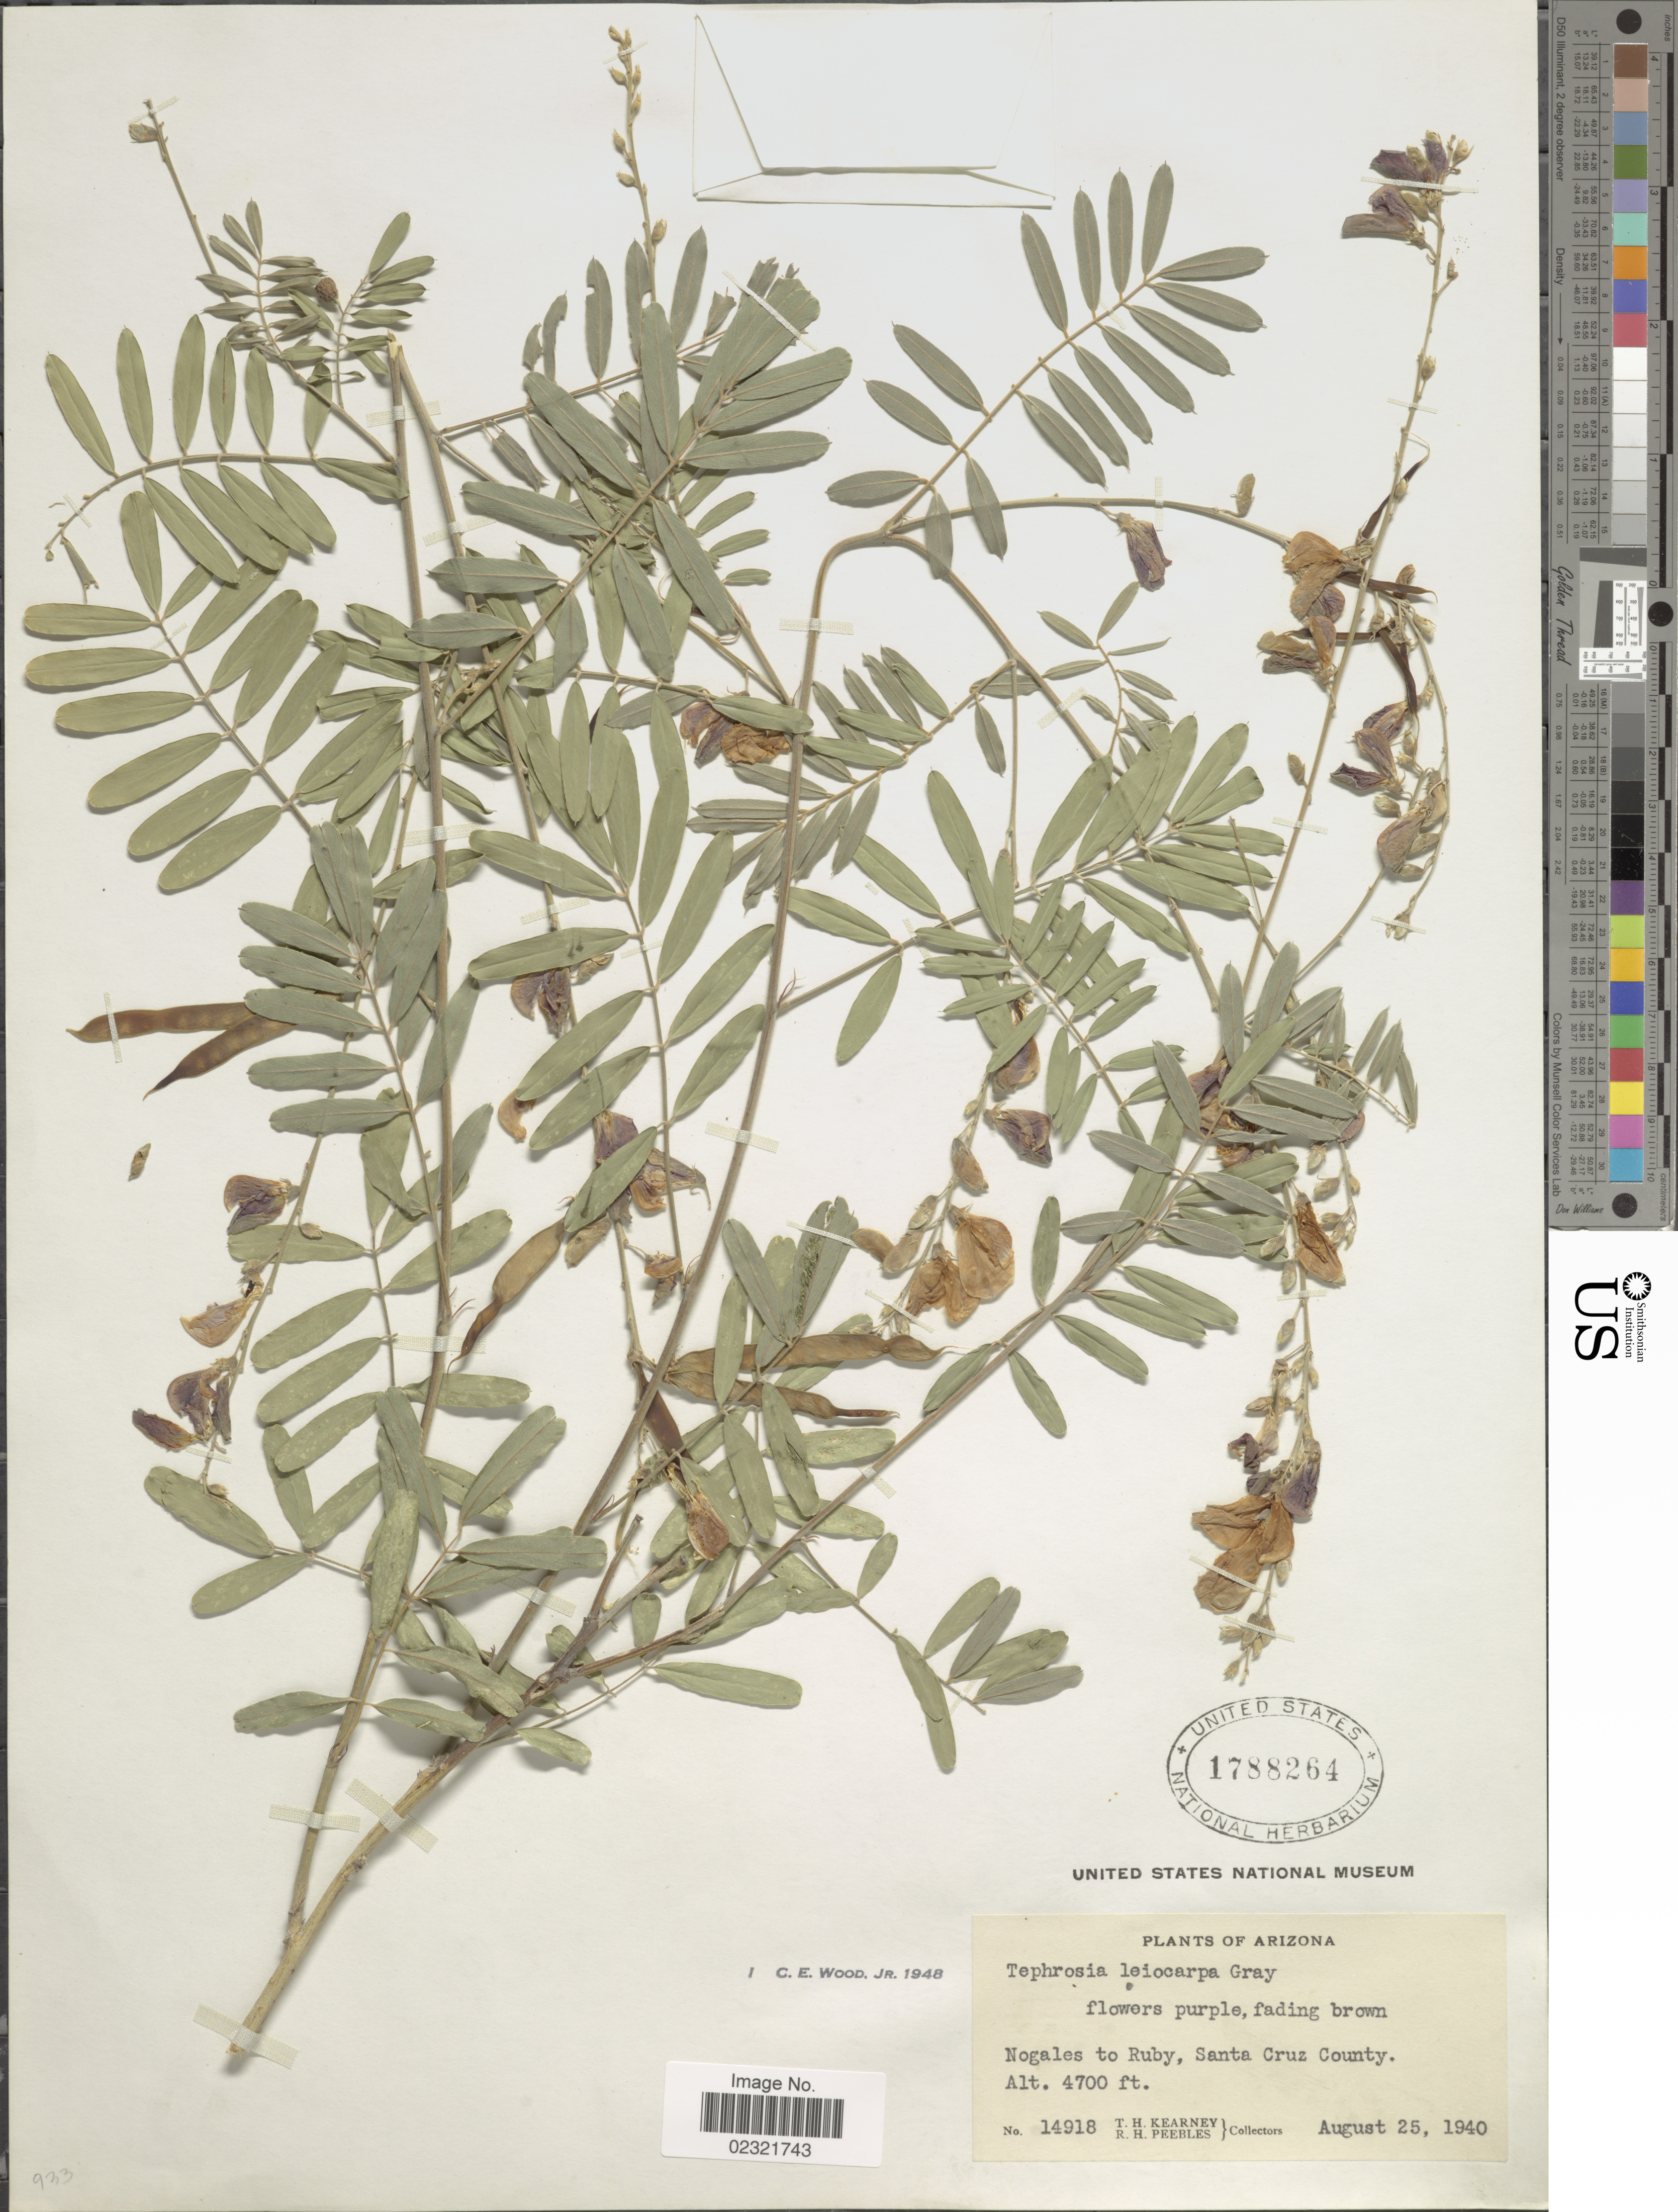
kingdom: Plantae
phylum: Tracheophyta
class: Magnoliopsida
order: Fabales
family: Fabaceae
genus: Tephrosia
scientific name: Tephrosia leiocarpa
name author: A. Gray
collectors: T. H. Kearney & R. H. Peebles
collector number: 14918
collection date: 1940-08-25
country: United States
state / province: Arizona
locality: Nogales to Ruby, Santa Cruz County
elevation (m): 1433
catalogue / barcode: US 1788264